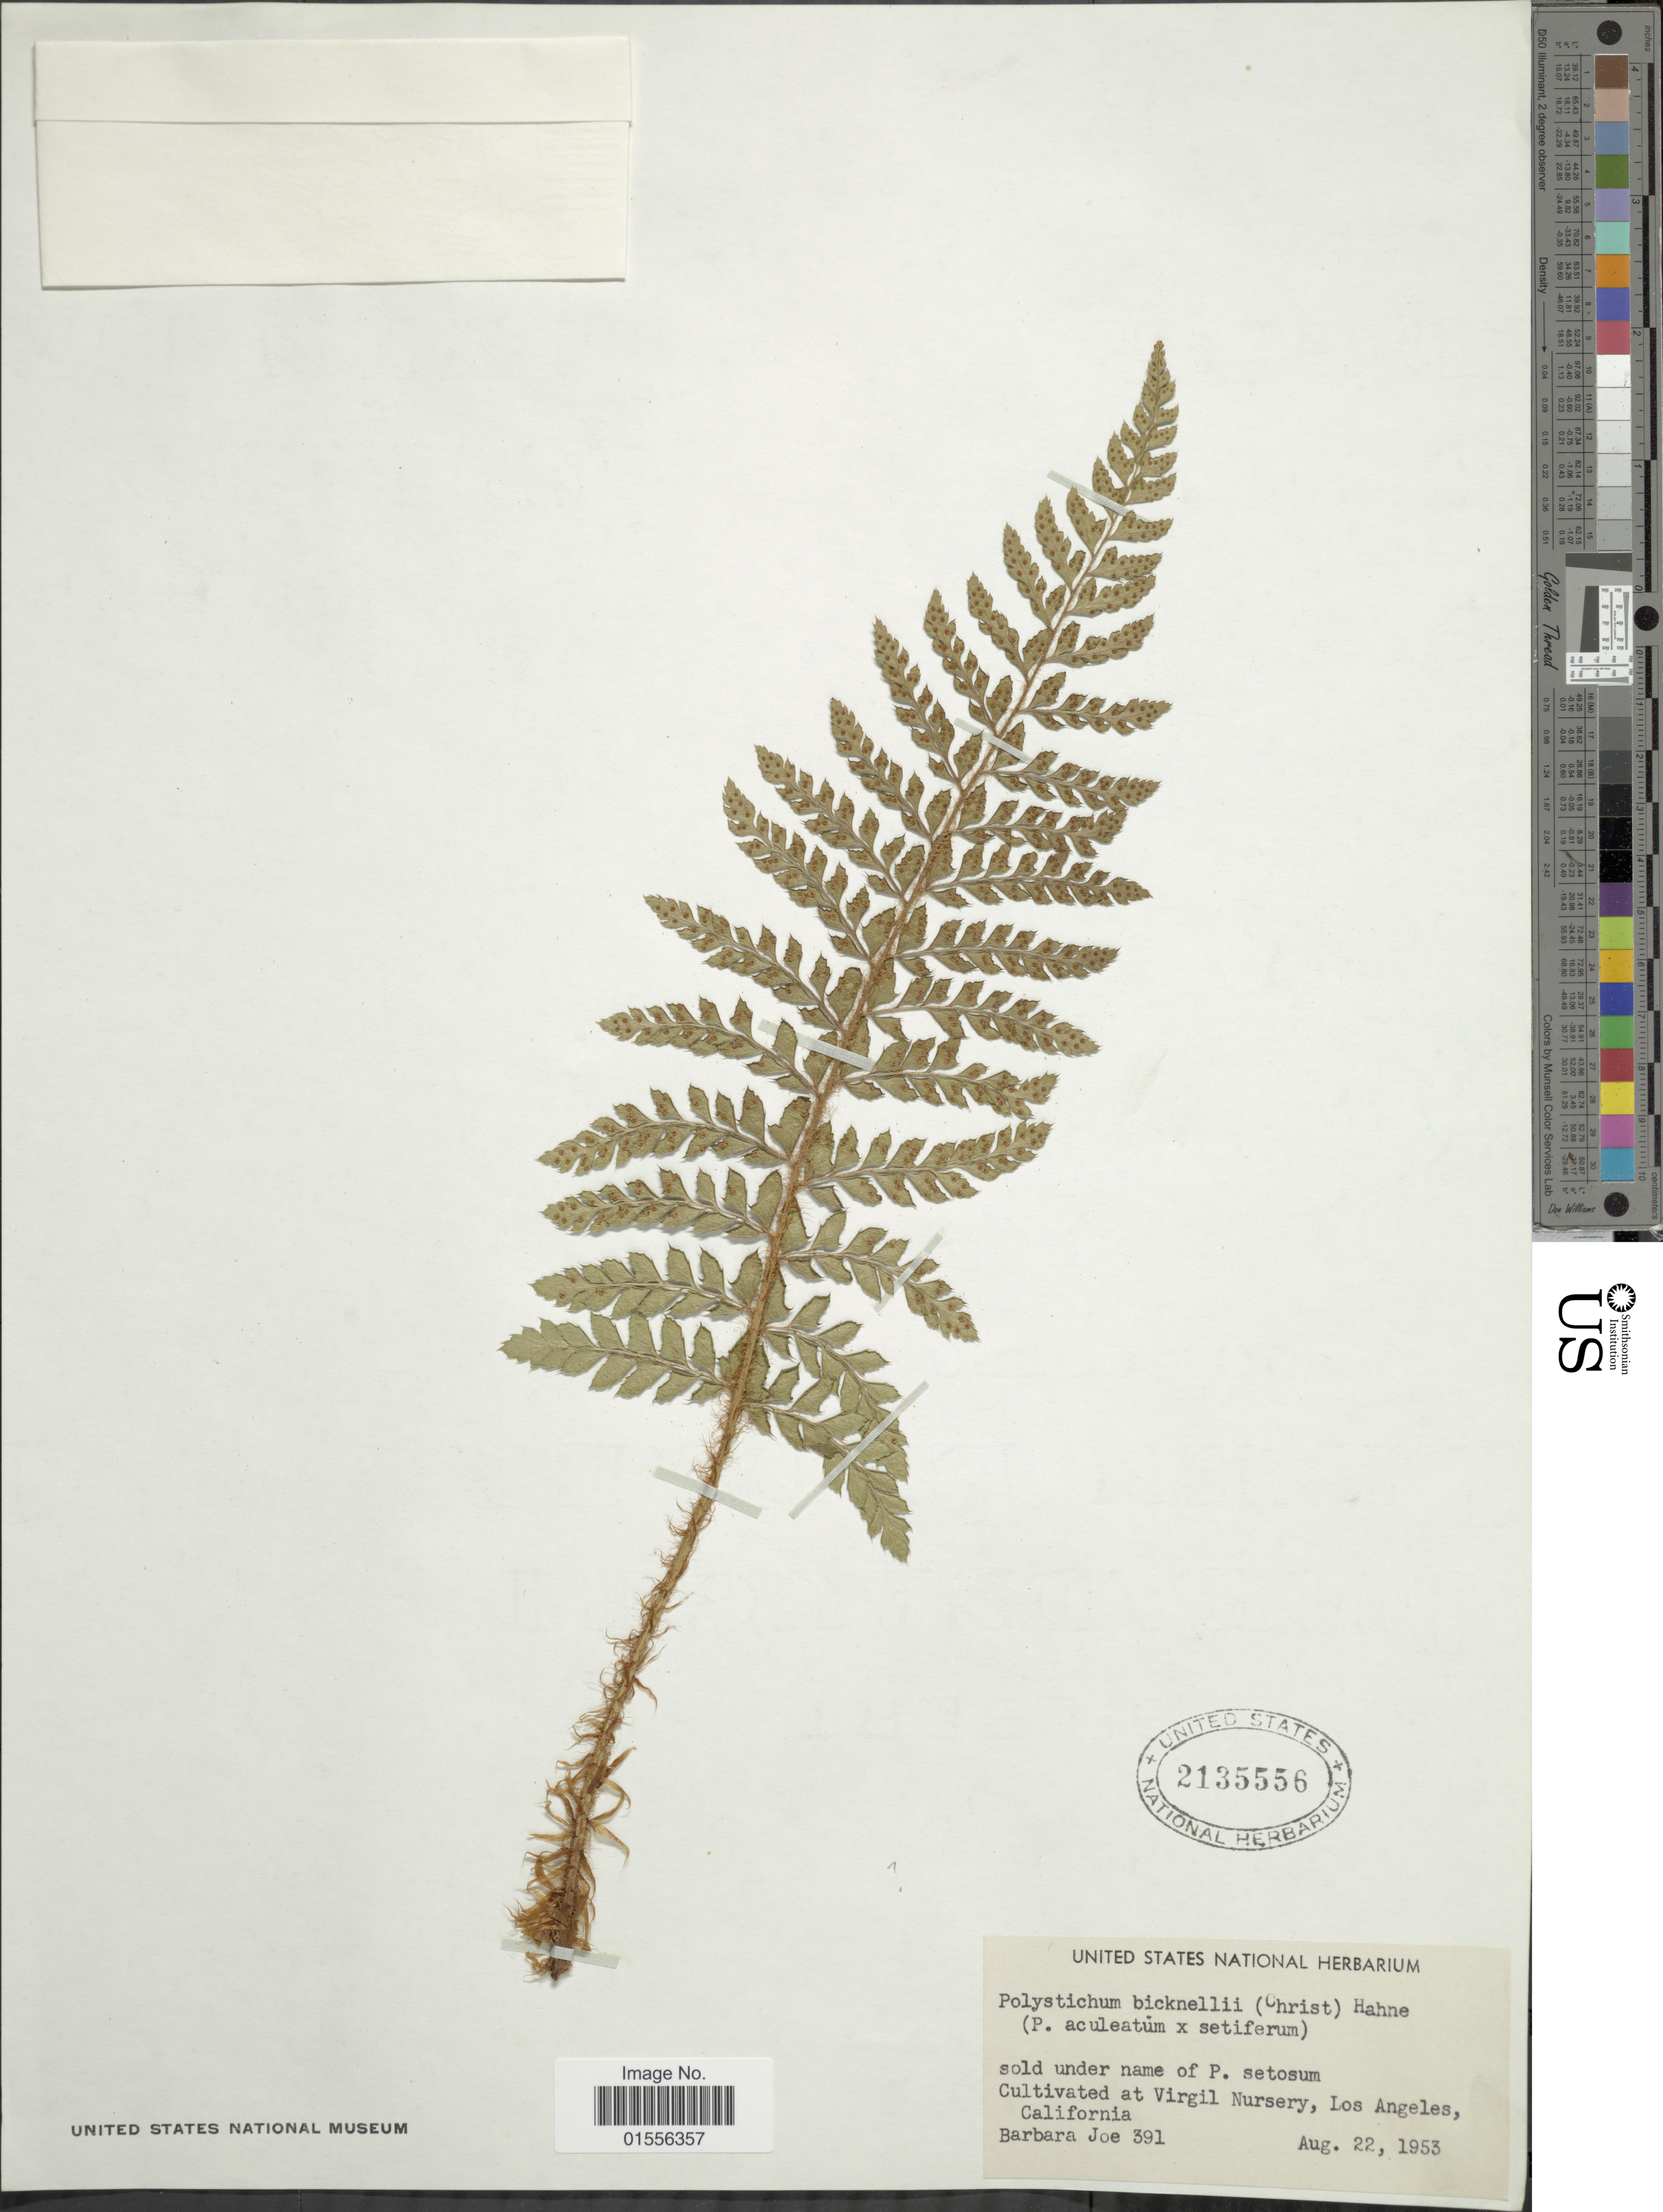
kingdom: Plantae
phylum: Tracheophyta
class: Polypodiopsida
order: Polypodiales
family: Dryopteridaceae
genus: Polystichum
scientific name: Polystichum x bicknellii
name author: (Christ) Hahne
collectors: B. Joe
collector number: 391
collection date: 1953-09-22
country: United States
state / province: California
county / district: Los Angeles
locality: At Virgil Nursery, Los Angeles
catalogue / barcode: US 2135556